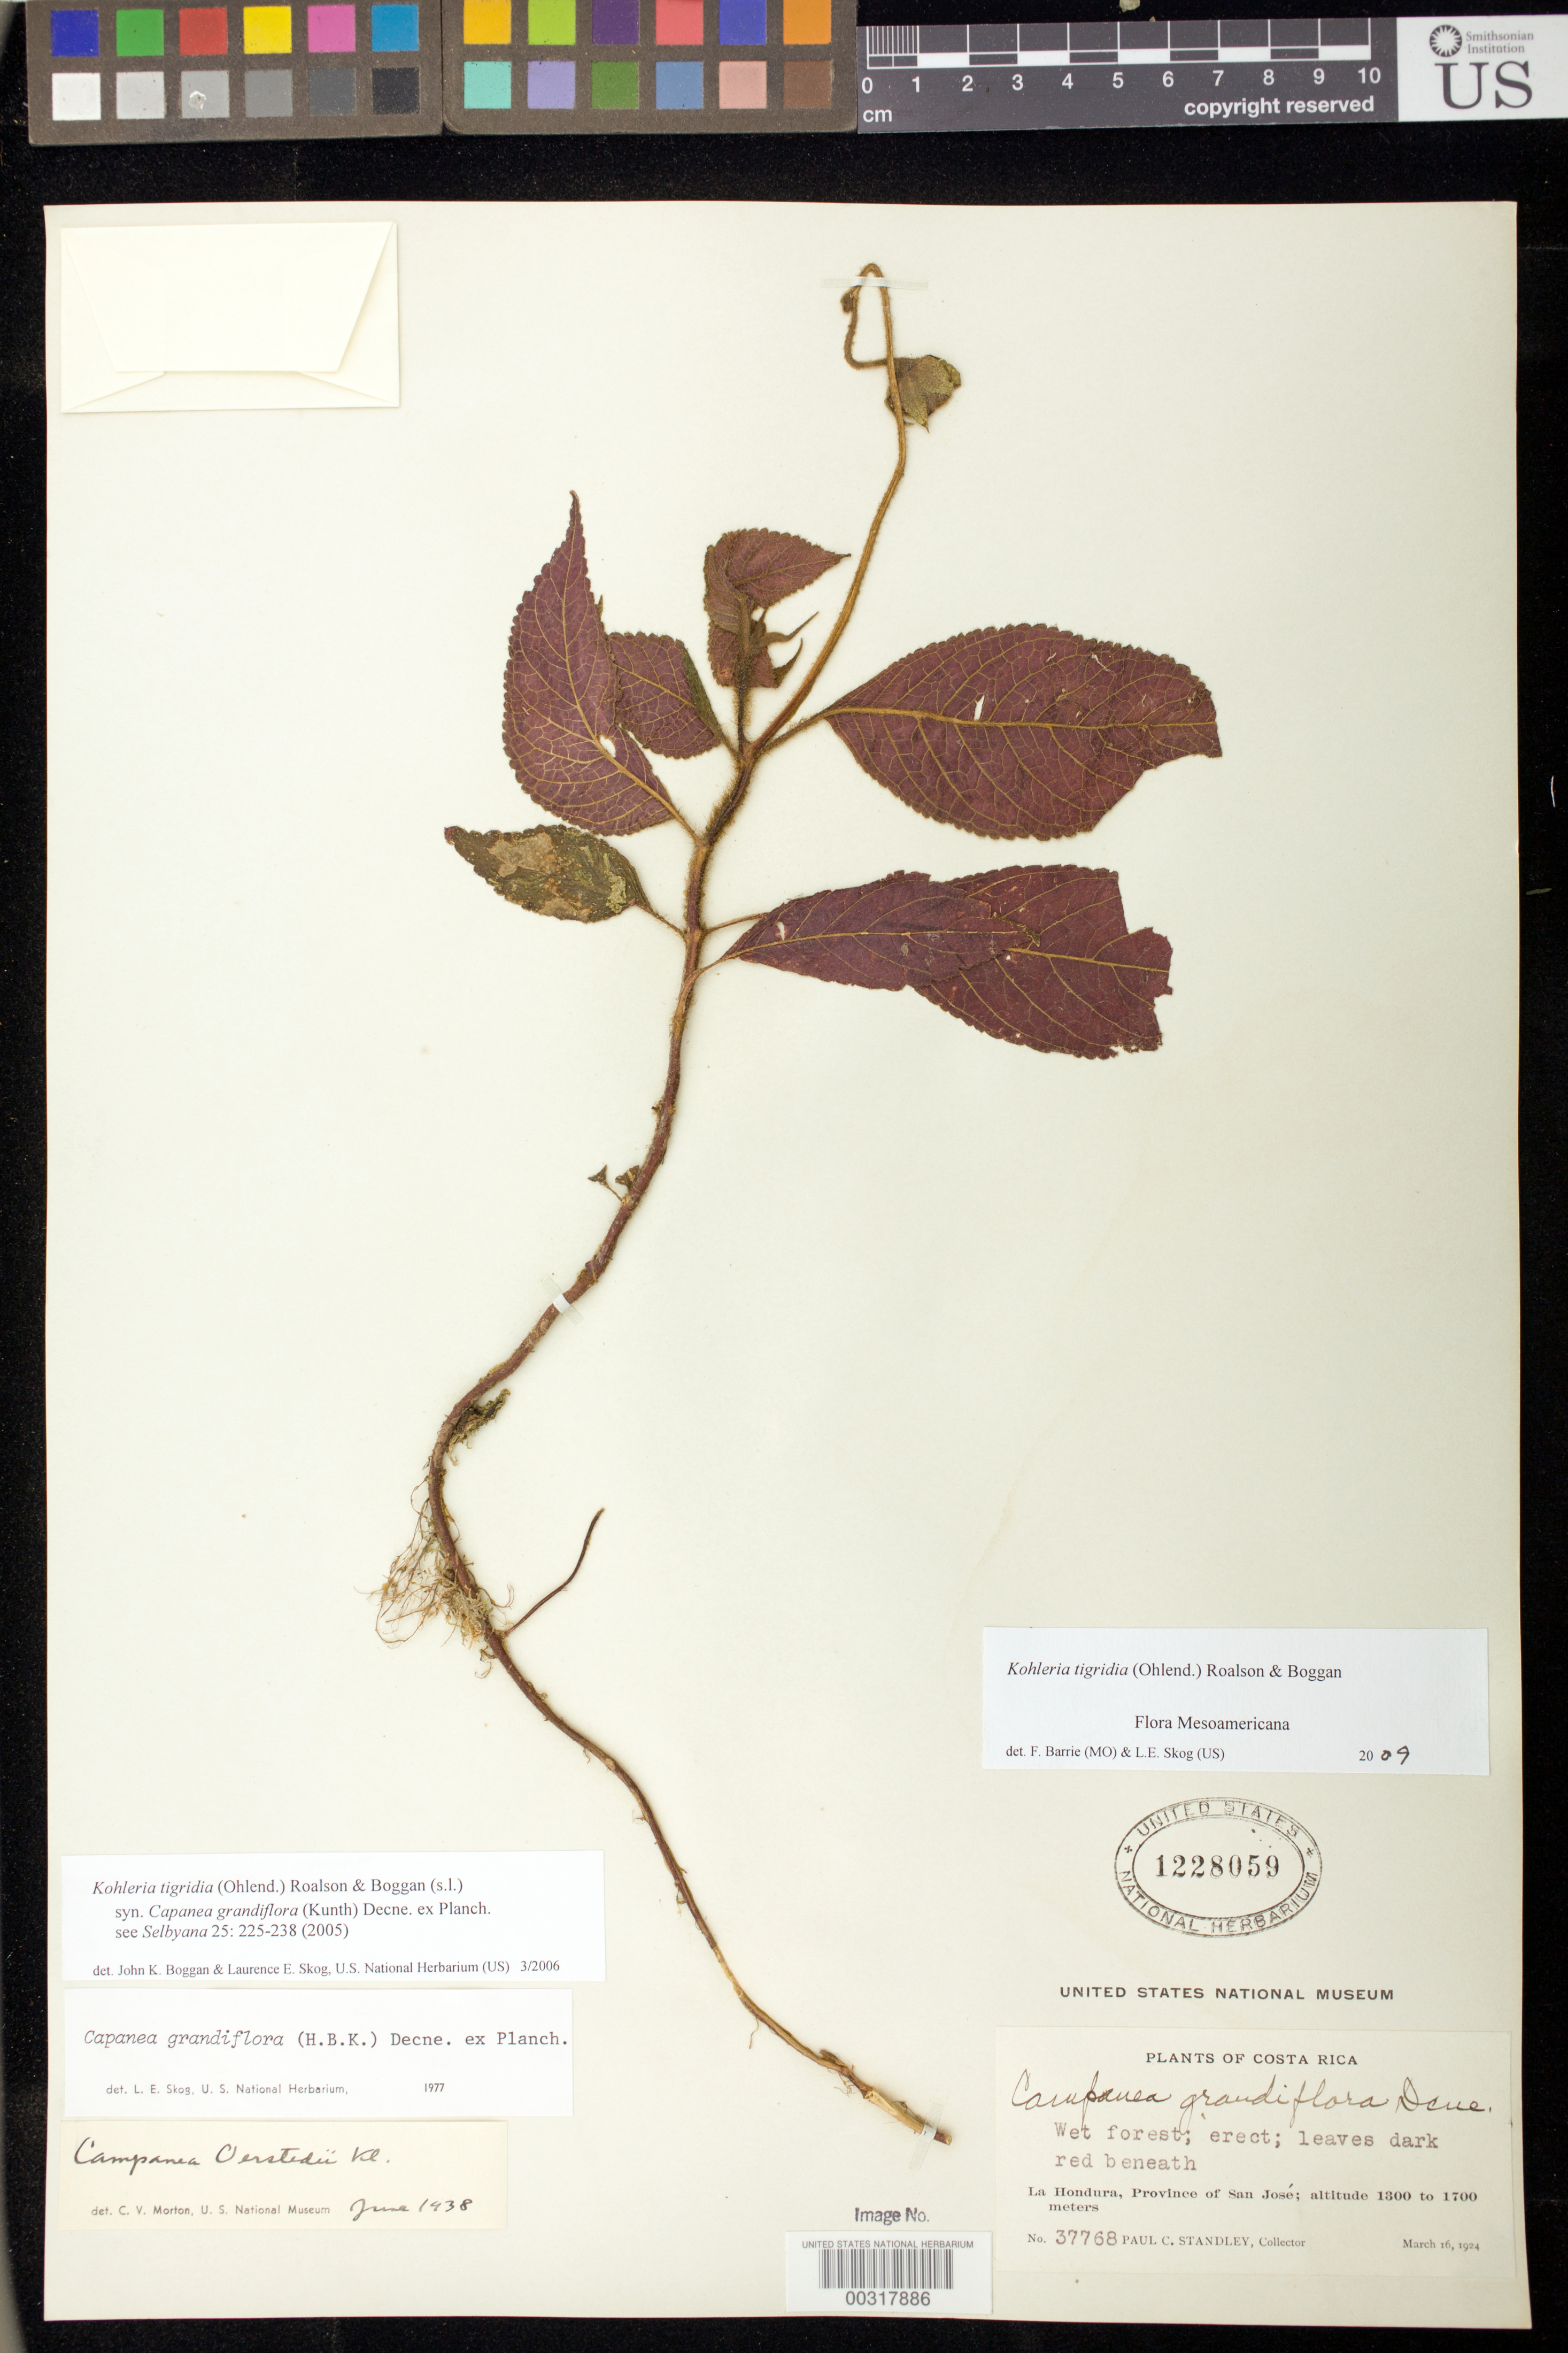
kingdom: Plantae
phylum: Tracheophyta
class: Magnoliopsida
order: Lamiales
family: Gesneriaceae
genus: Kohleria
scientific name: Kohleria tigridia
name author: (Ohlend.) Roalson & Boggan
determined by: Boggan, J. K.; Skog, L. E.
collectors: P. C. Standley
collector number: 37768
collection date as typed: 16 Mar 1924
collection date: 1924-03-16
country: Costa Rica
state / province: San José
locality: La Hondura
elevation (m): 1300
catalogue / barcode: US 1228059